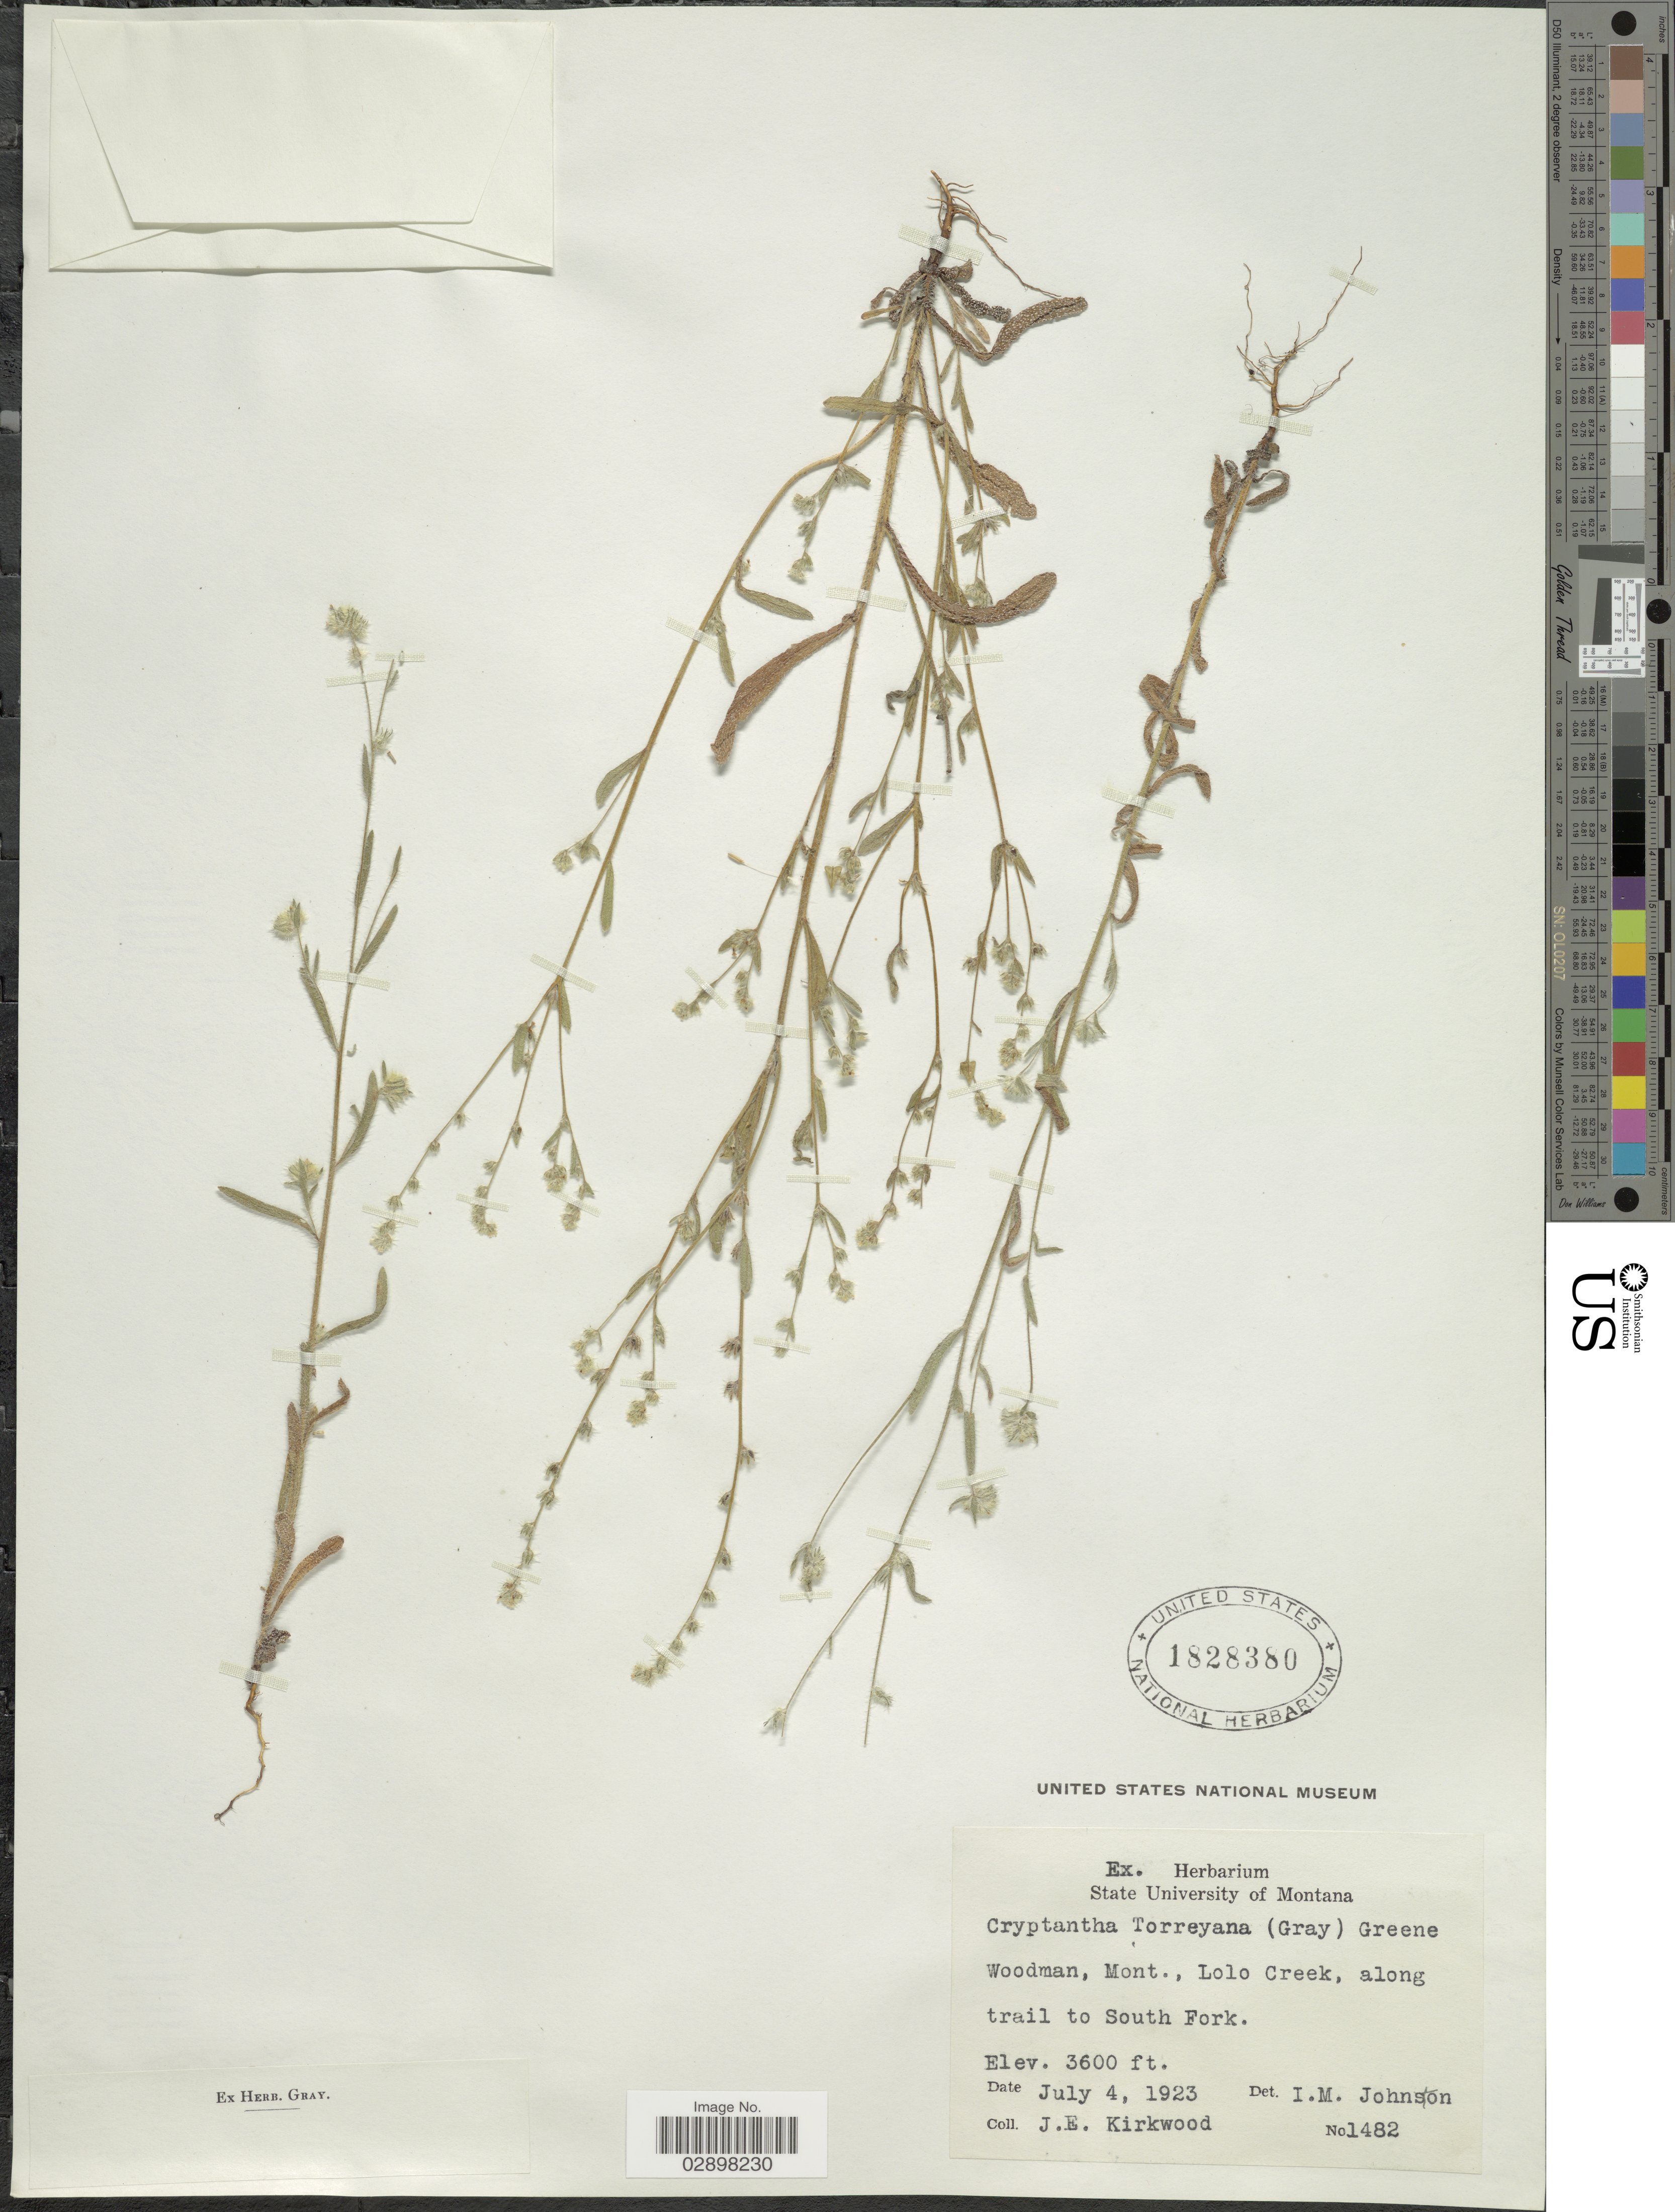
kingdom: Plantae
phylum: Tracheophyta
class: Magnoliopsida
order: Boraginales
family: Boraginaceae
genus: Cryptantha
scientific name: Cryptantha torreyana var. genuina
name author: I.M. Johnst.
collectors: J. Kirkwood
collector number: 1482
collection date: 1923-07-04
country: United States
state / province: Montana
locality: Woodman, Mont., Lolo Creek, along trail to South Fork.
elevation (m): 1097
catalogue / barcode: US 1828380